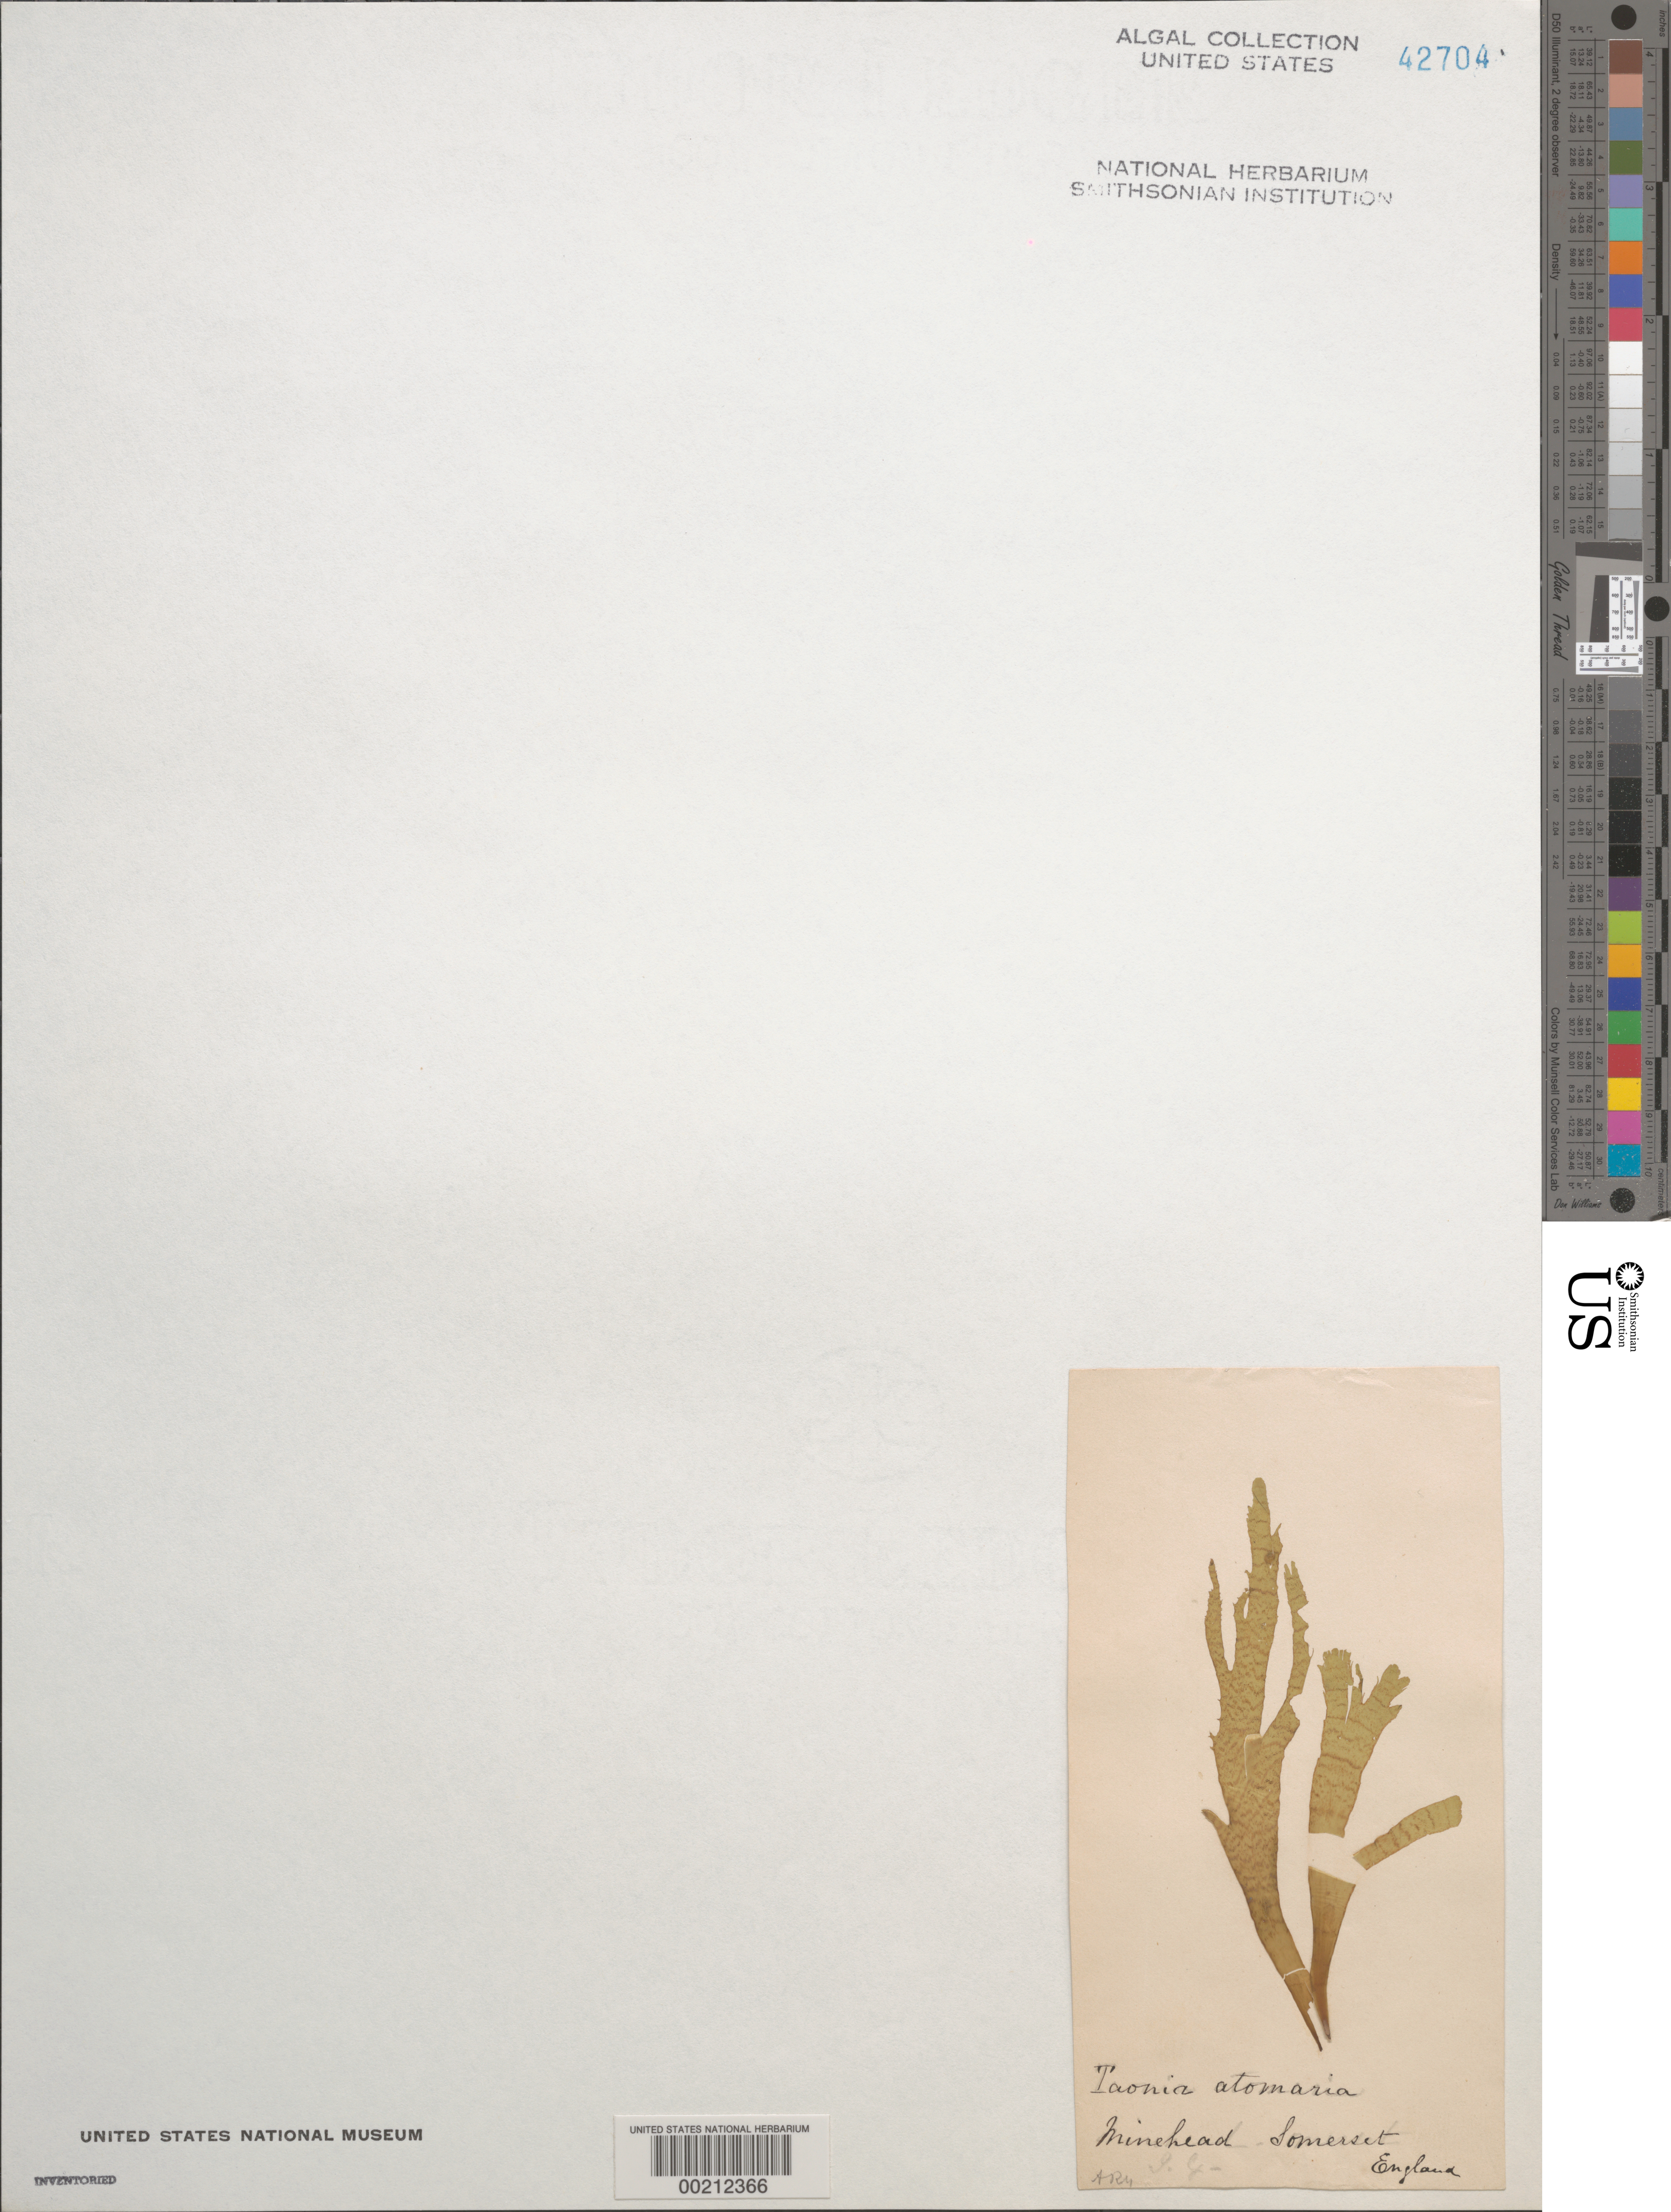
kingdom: Chromista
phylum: Ochrophyta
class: Phaeophyceae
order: Dictyotales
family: Dictyotaceae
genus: Taonia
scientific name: Taonia atomaria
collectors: A. Young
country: United Kingdom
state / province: England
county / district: Somerset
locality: Minehead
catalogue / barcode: US 42704